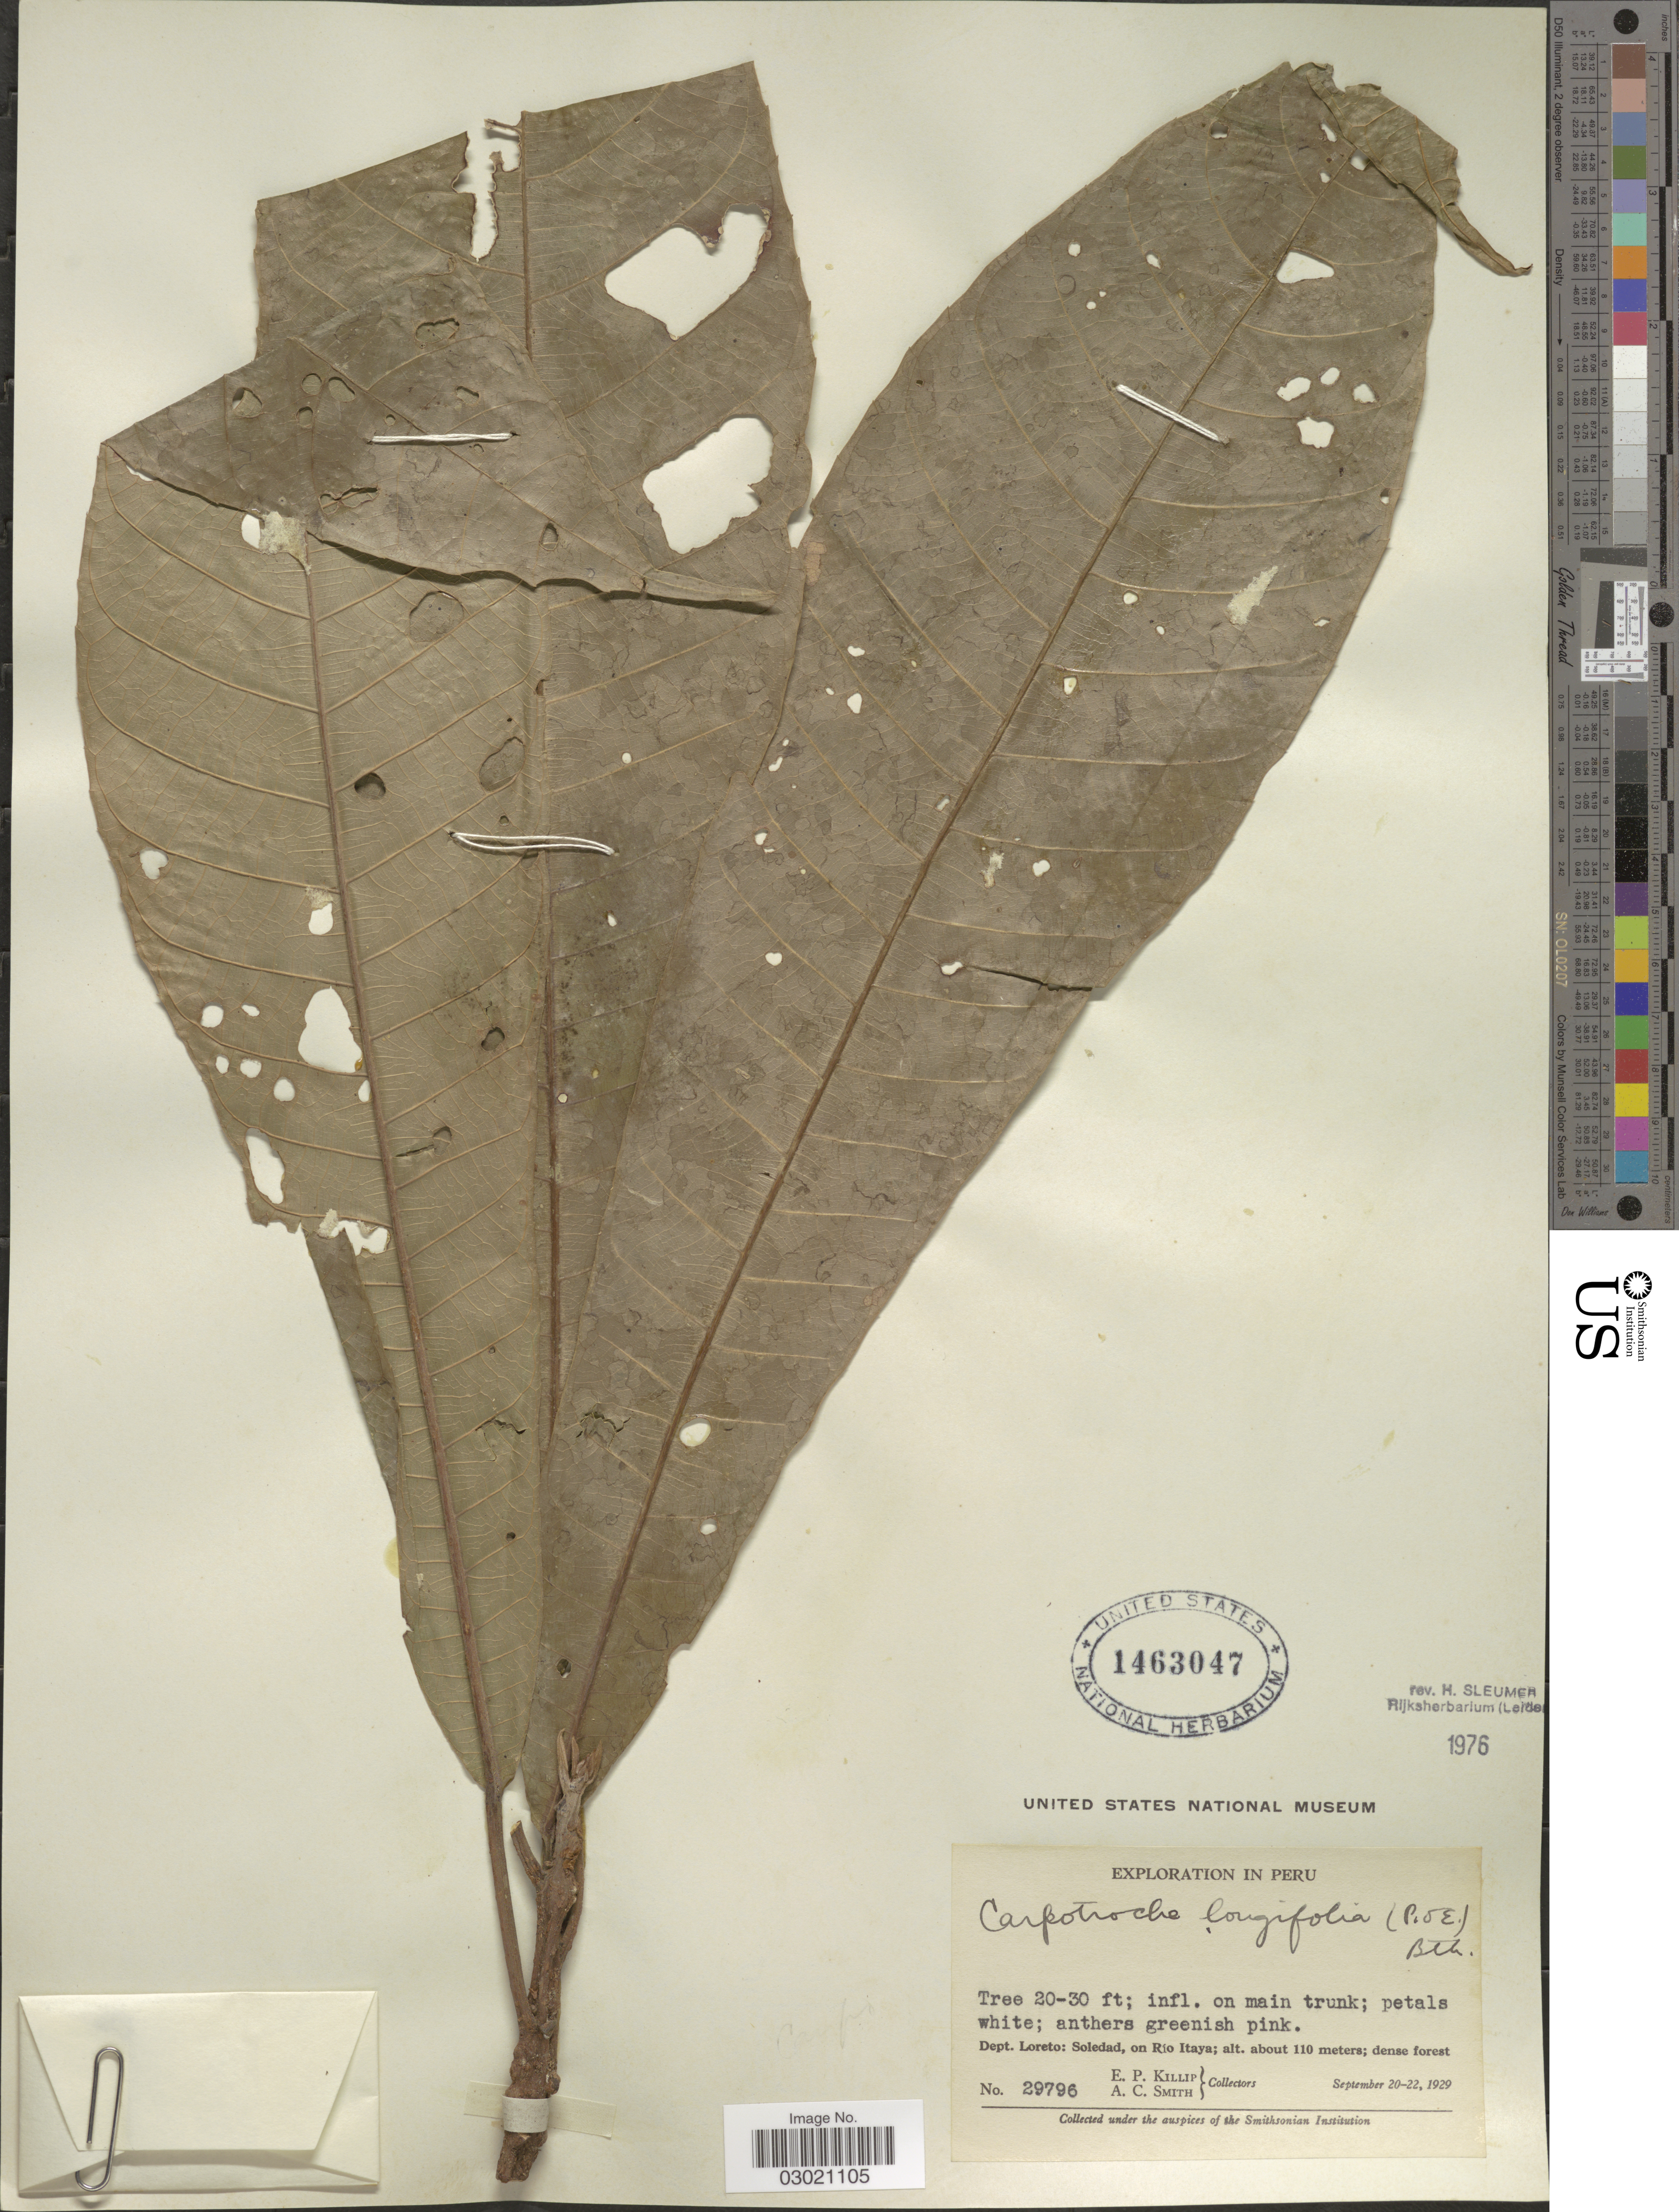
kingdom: Plantae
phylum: Tracheophyta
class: Magnoliopsida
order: Malpighiales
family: Achariaceae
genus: Carpotroche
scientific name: Carpotroche longifolia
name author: (Poepp.) Benth.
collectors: E. P. Killip & A. C. Smith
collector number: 29796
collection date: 1929-09-20/1929-09-22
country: Peru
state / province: Loreto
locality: Dept. Loreto: Soledad, on Río Itaya.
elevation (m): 110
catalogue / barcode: US 1463047